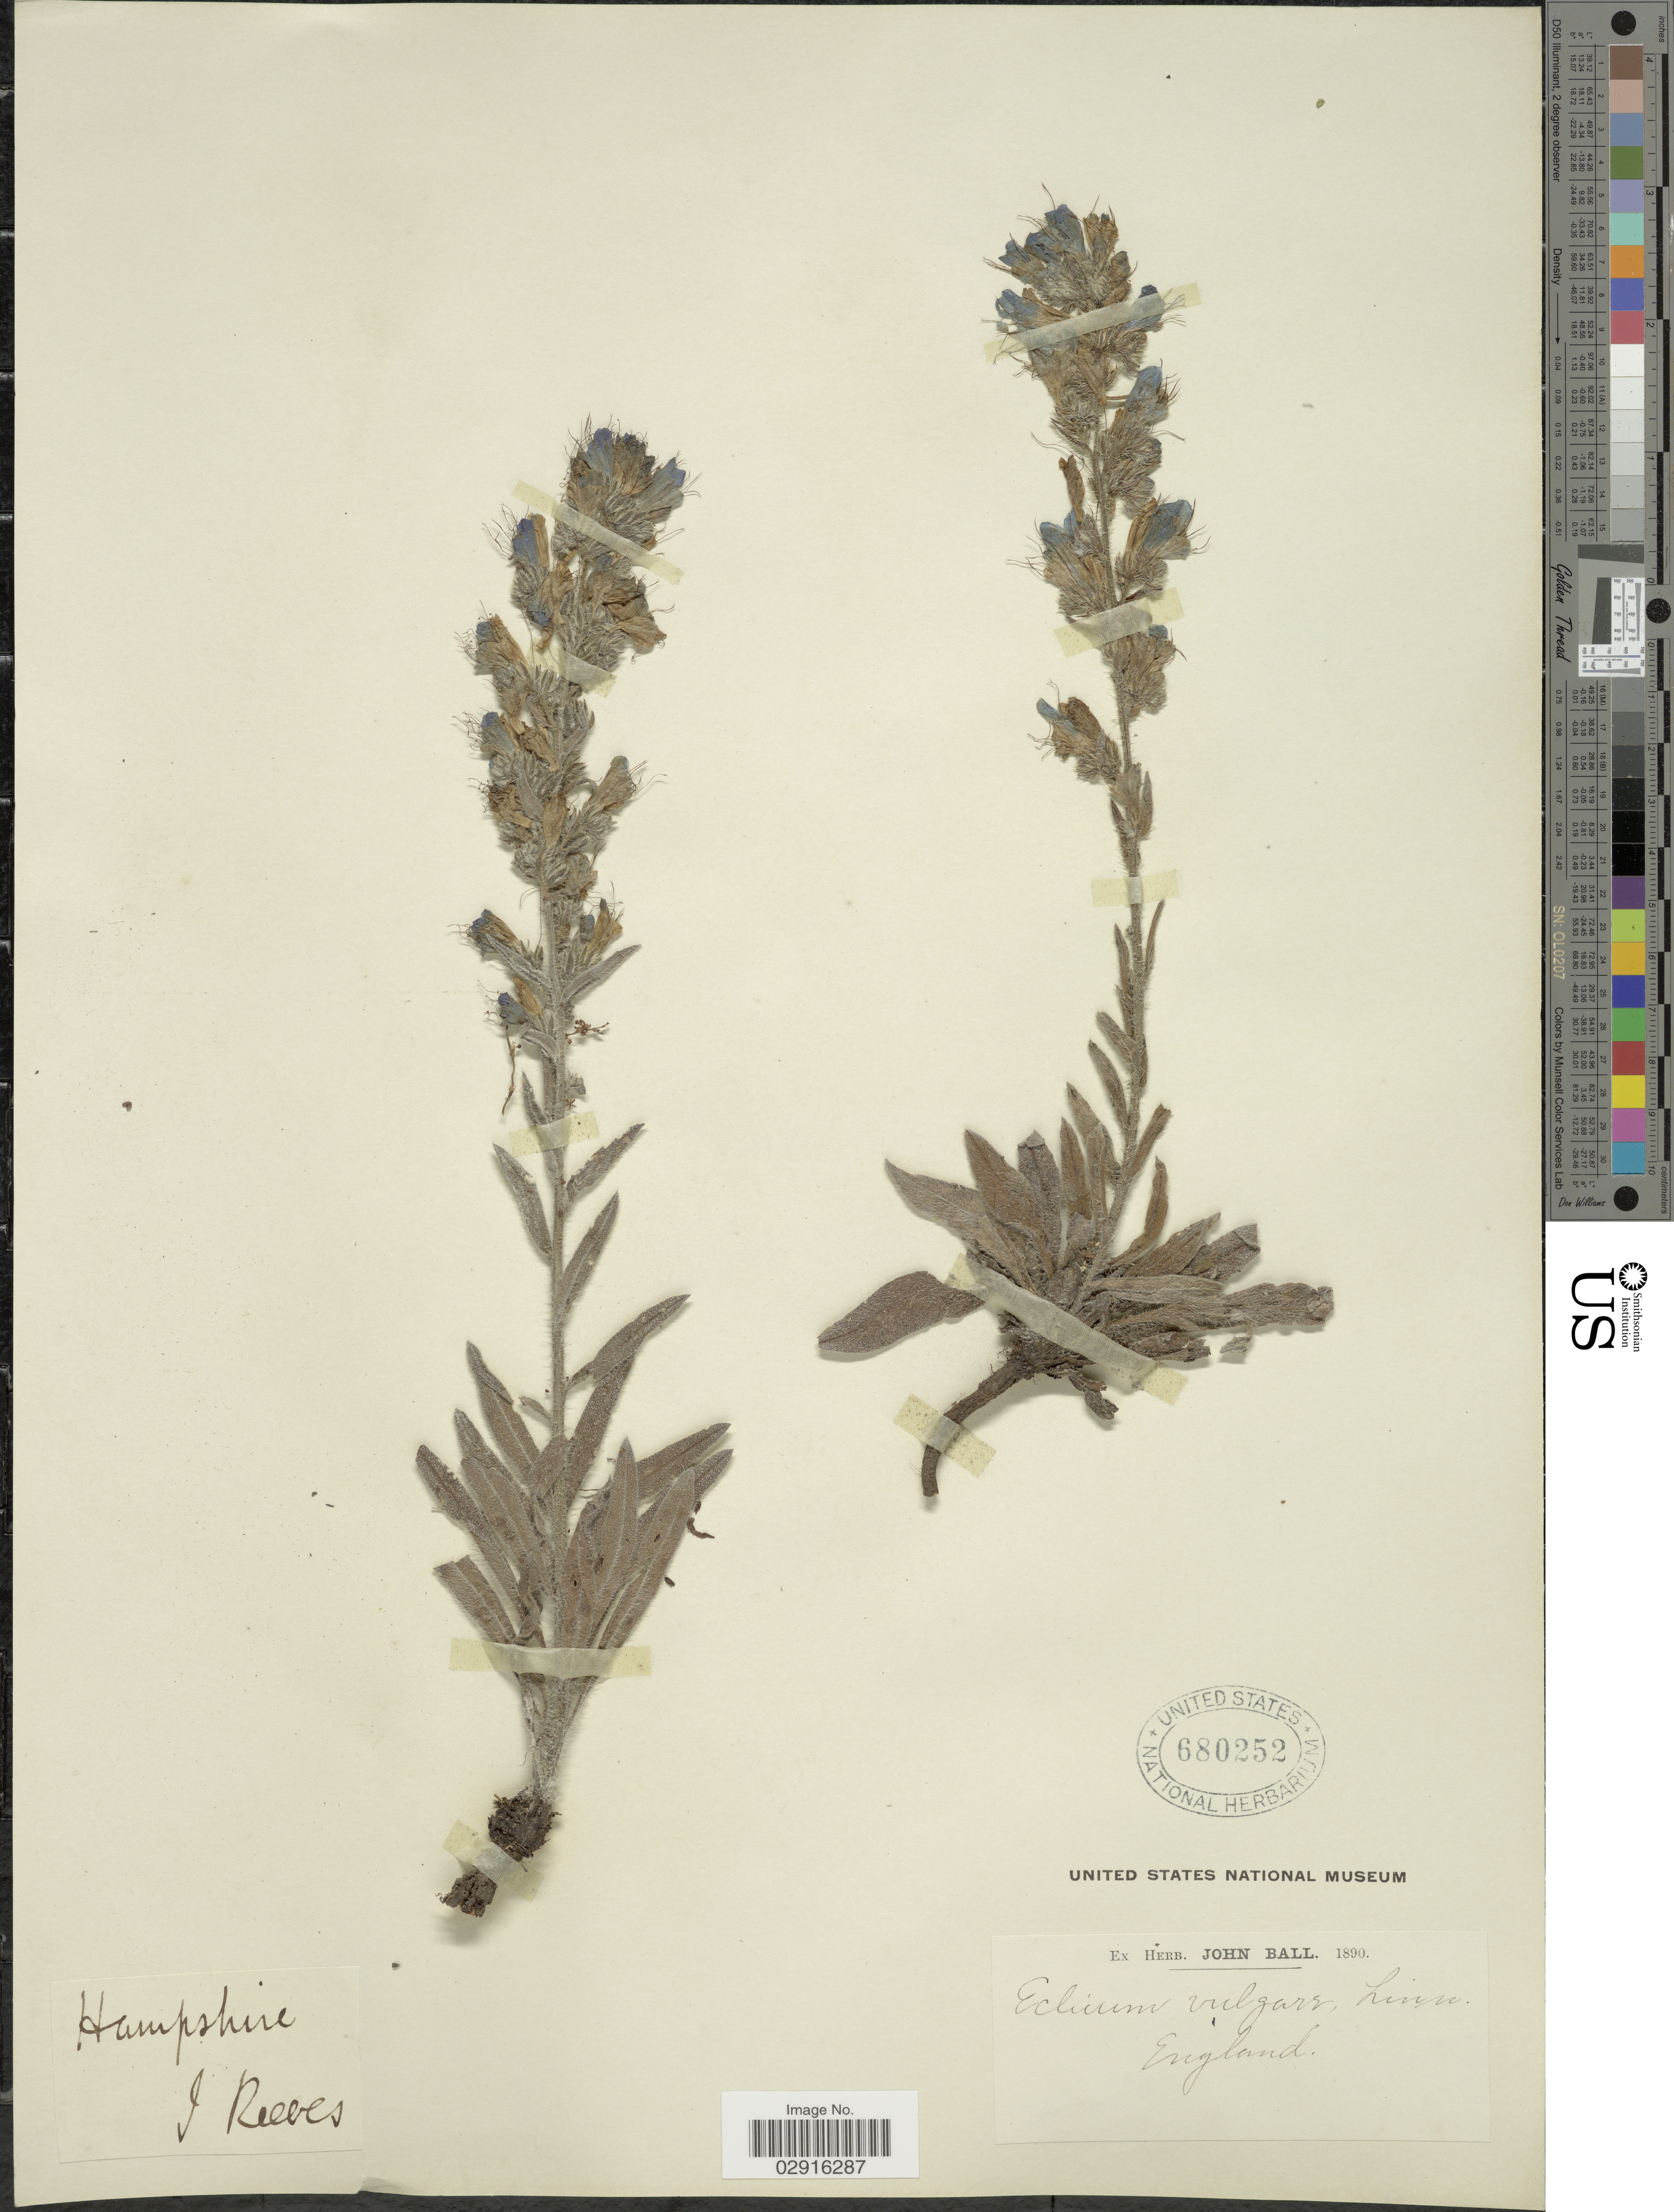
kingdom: Plantae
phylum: Tracheophyta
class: Magnoliopsida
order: Boraginales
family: Boraginaceae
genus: Echium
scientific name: Echium vulgare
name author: L.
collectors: J. Reeves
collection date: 1890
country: United Kingdom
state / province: England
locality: Hampshire.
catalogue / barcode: US 680252